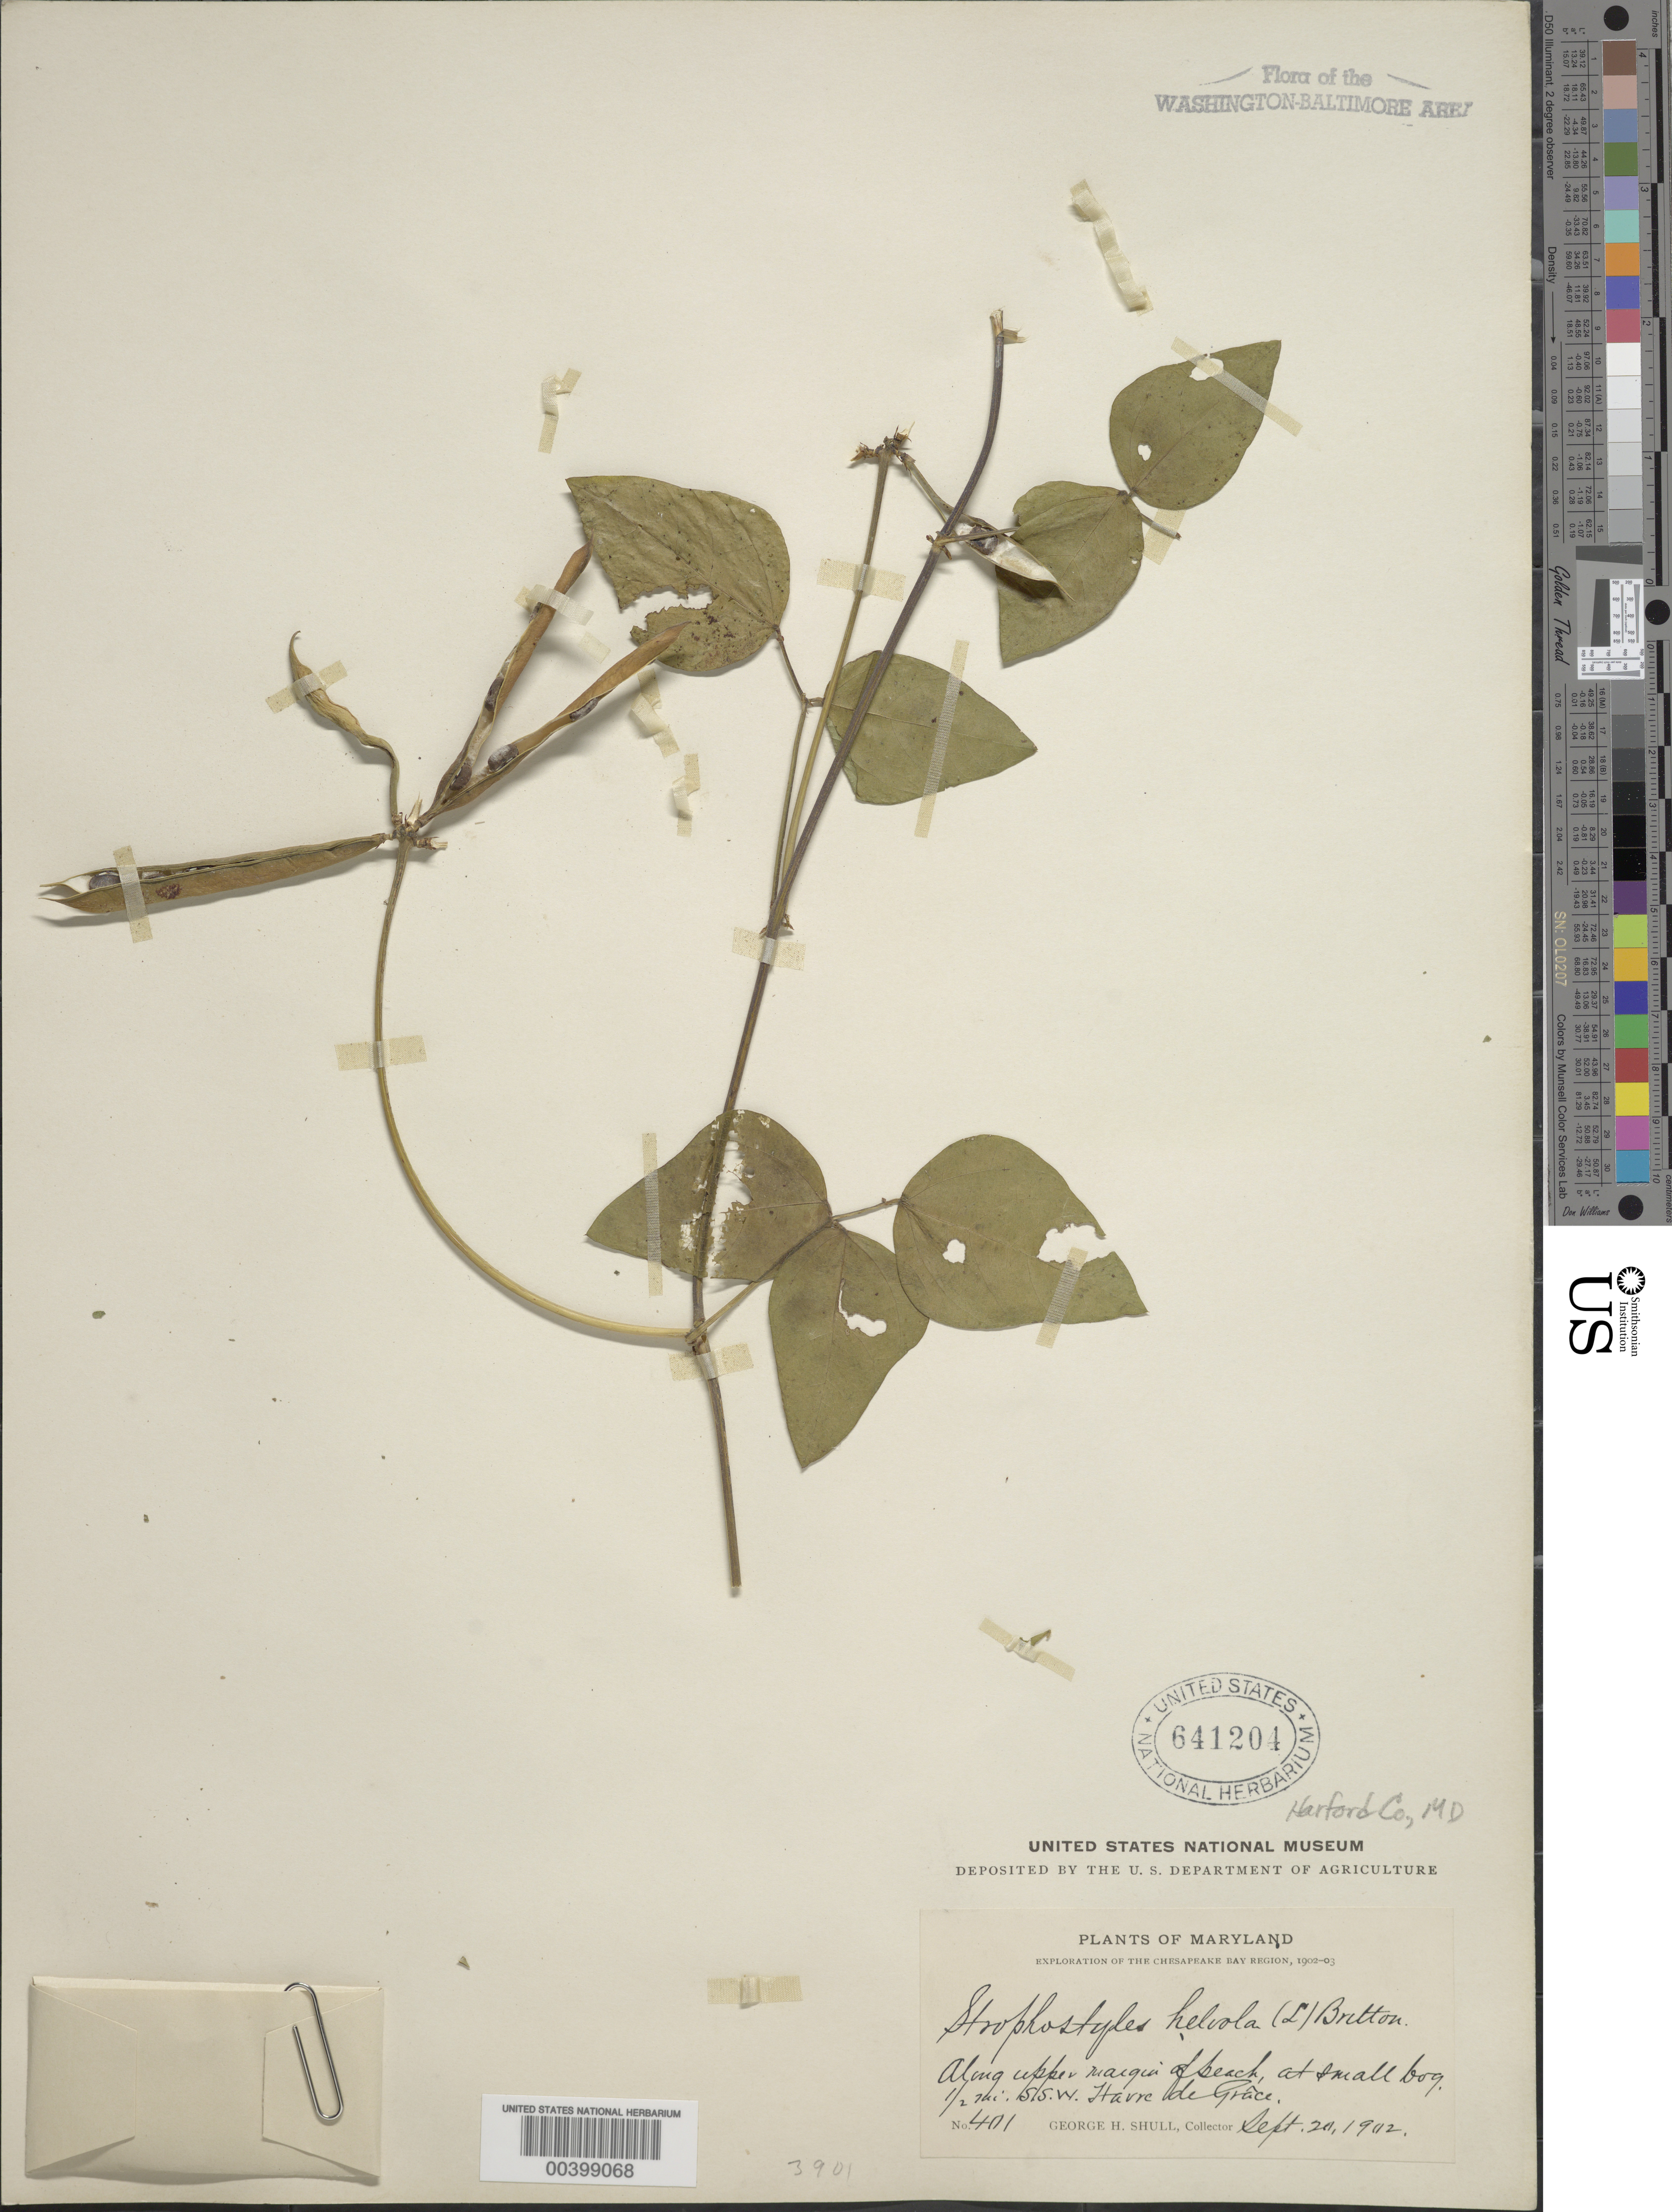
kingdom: Plantae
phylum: Tracheophyta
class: Magnoliopsida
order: Fabales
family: Fabaceae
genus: Strophostyles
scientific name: Strophostyles helvola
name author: (L.) Elliott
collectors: G. H. Shull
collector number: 401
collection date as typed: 20 Sep 1902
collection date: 1902-09-20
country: United States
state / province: Maryland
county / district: Harford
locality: South-southwest of Havre De Grace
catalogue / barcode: US 641204